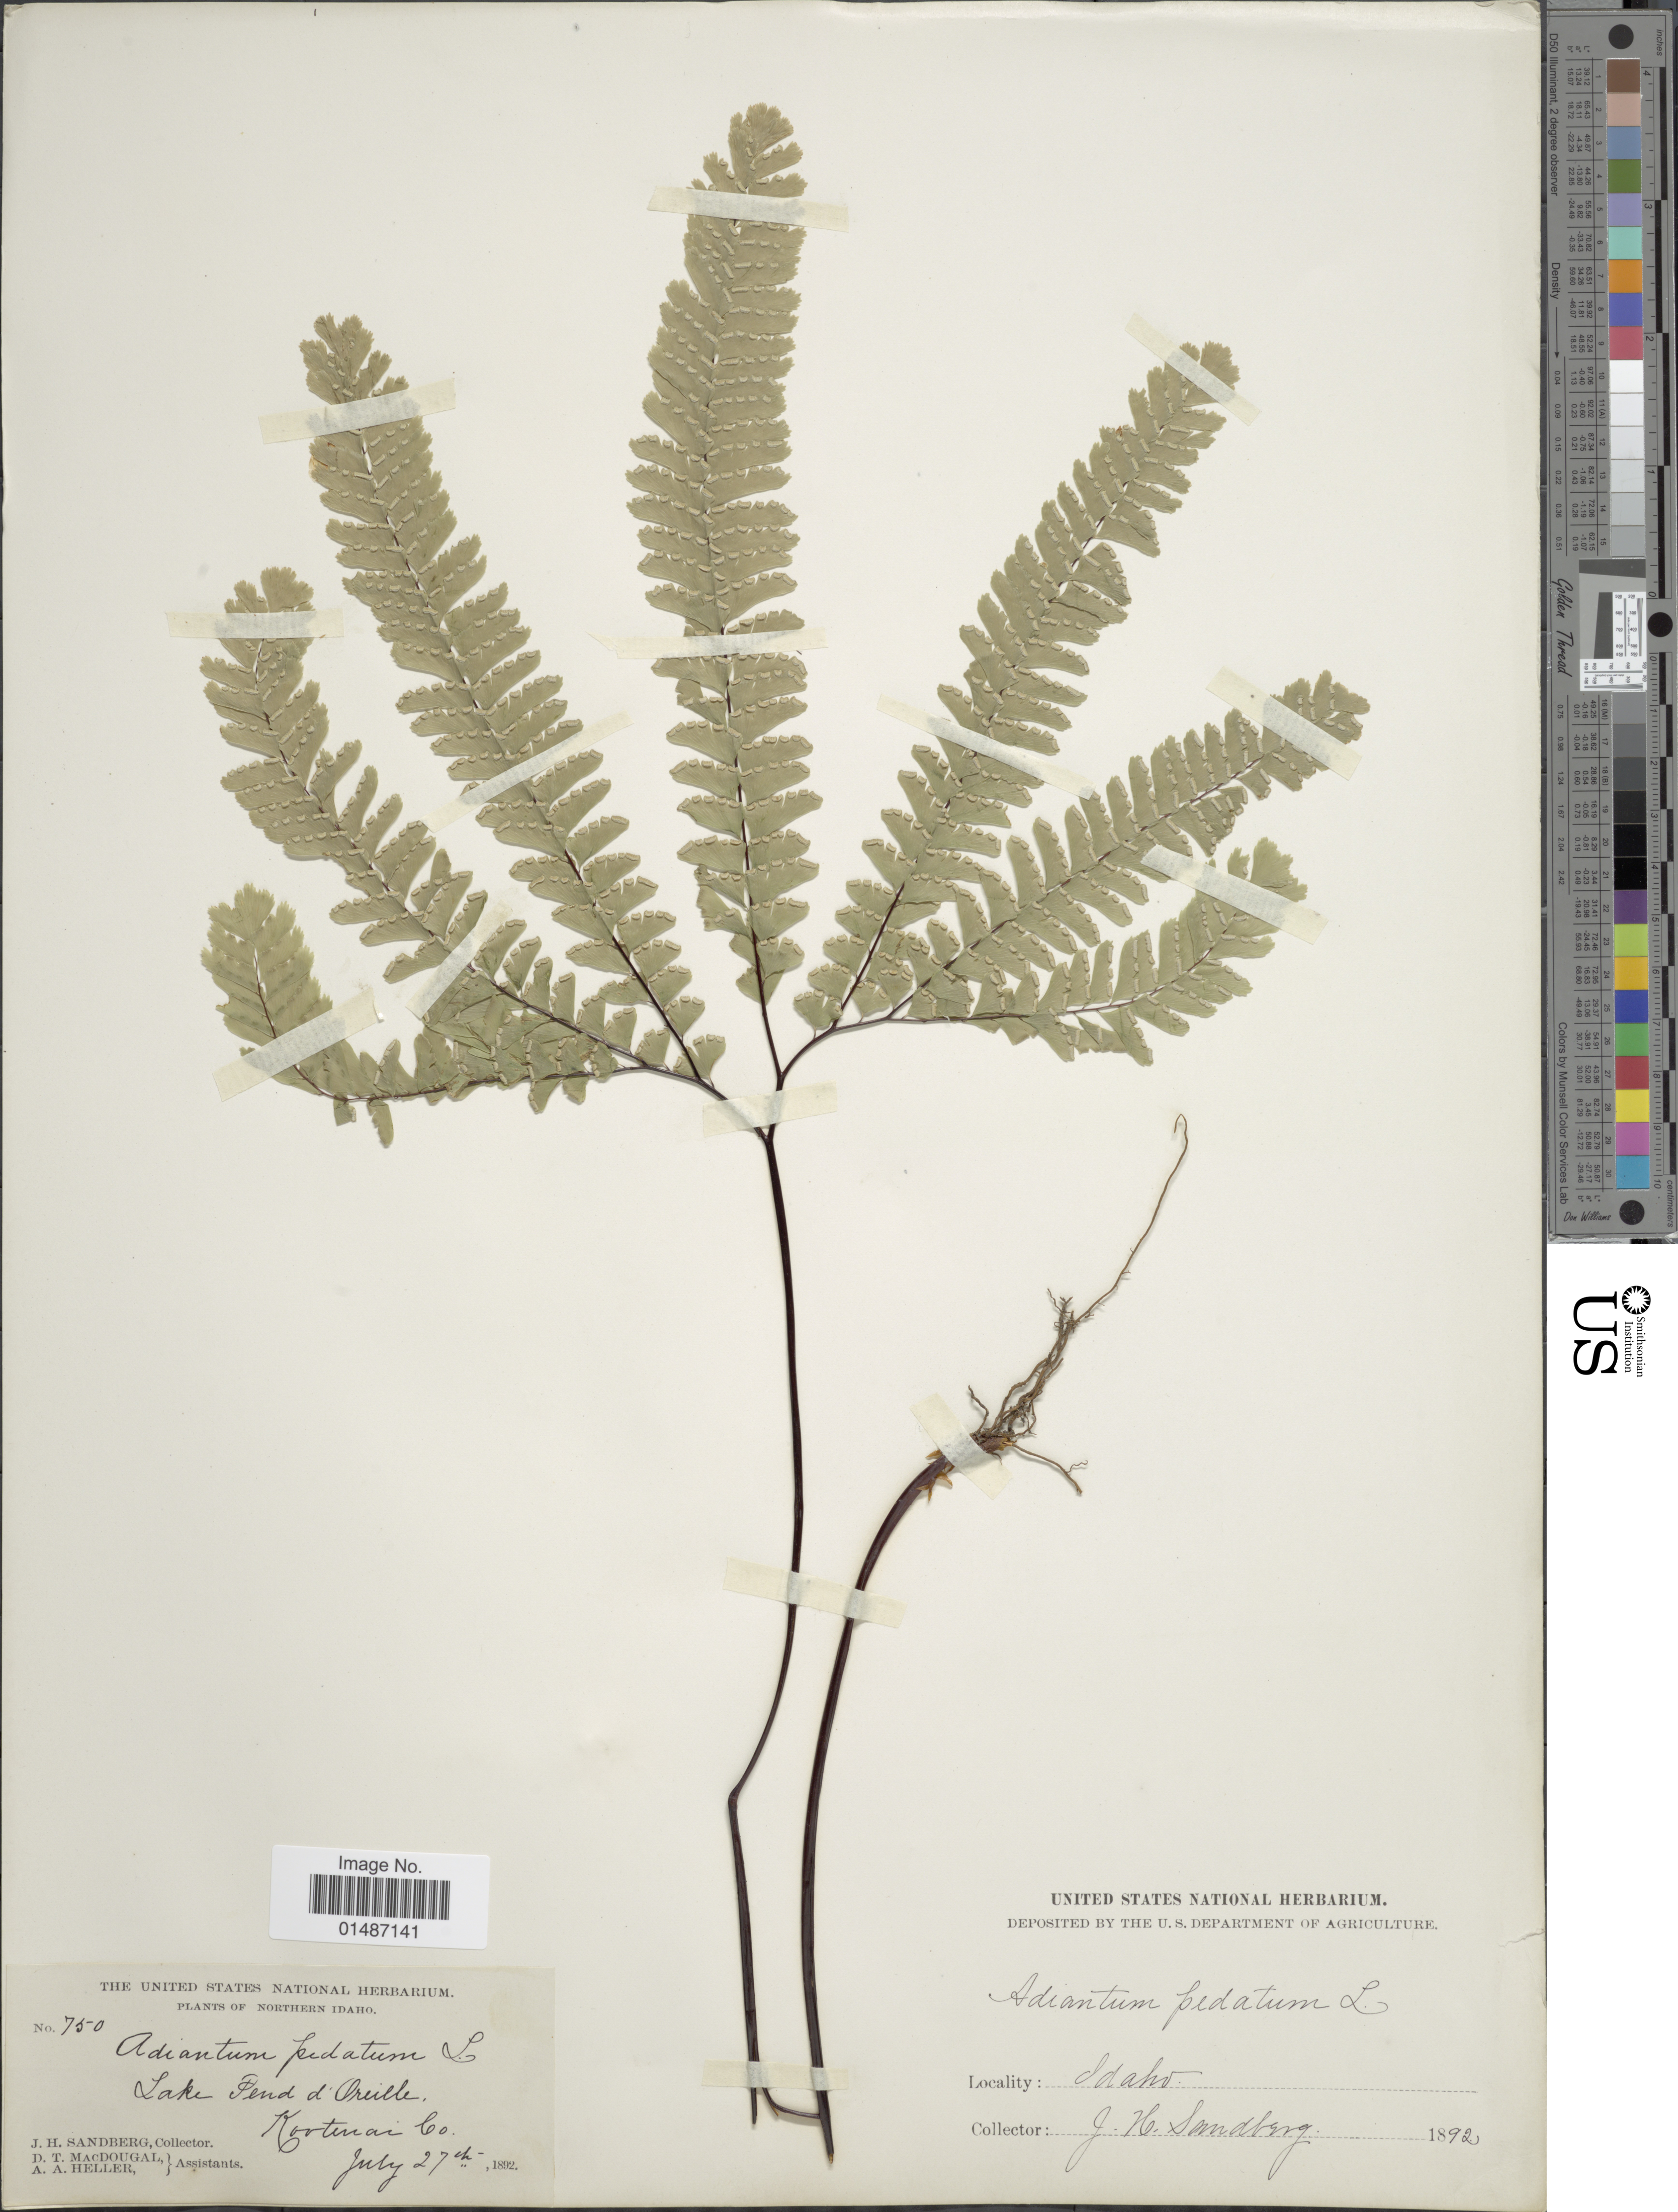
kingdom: Plantae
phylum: Tracheophyta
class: Polypodiopsida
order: Polypodiales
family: Pteridaceae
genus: Adiantum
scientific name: Adiantum pedatum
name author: L.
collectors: J. H. Sandberg, D. T. MacDougal & A. A. Heller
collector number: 750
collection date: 1892-07-27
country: United States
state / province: Idaho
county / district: Kootenai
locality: Lake Pend d'Oreille.